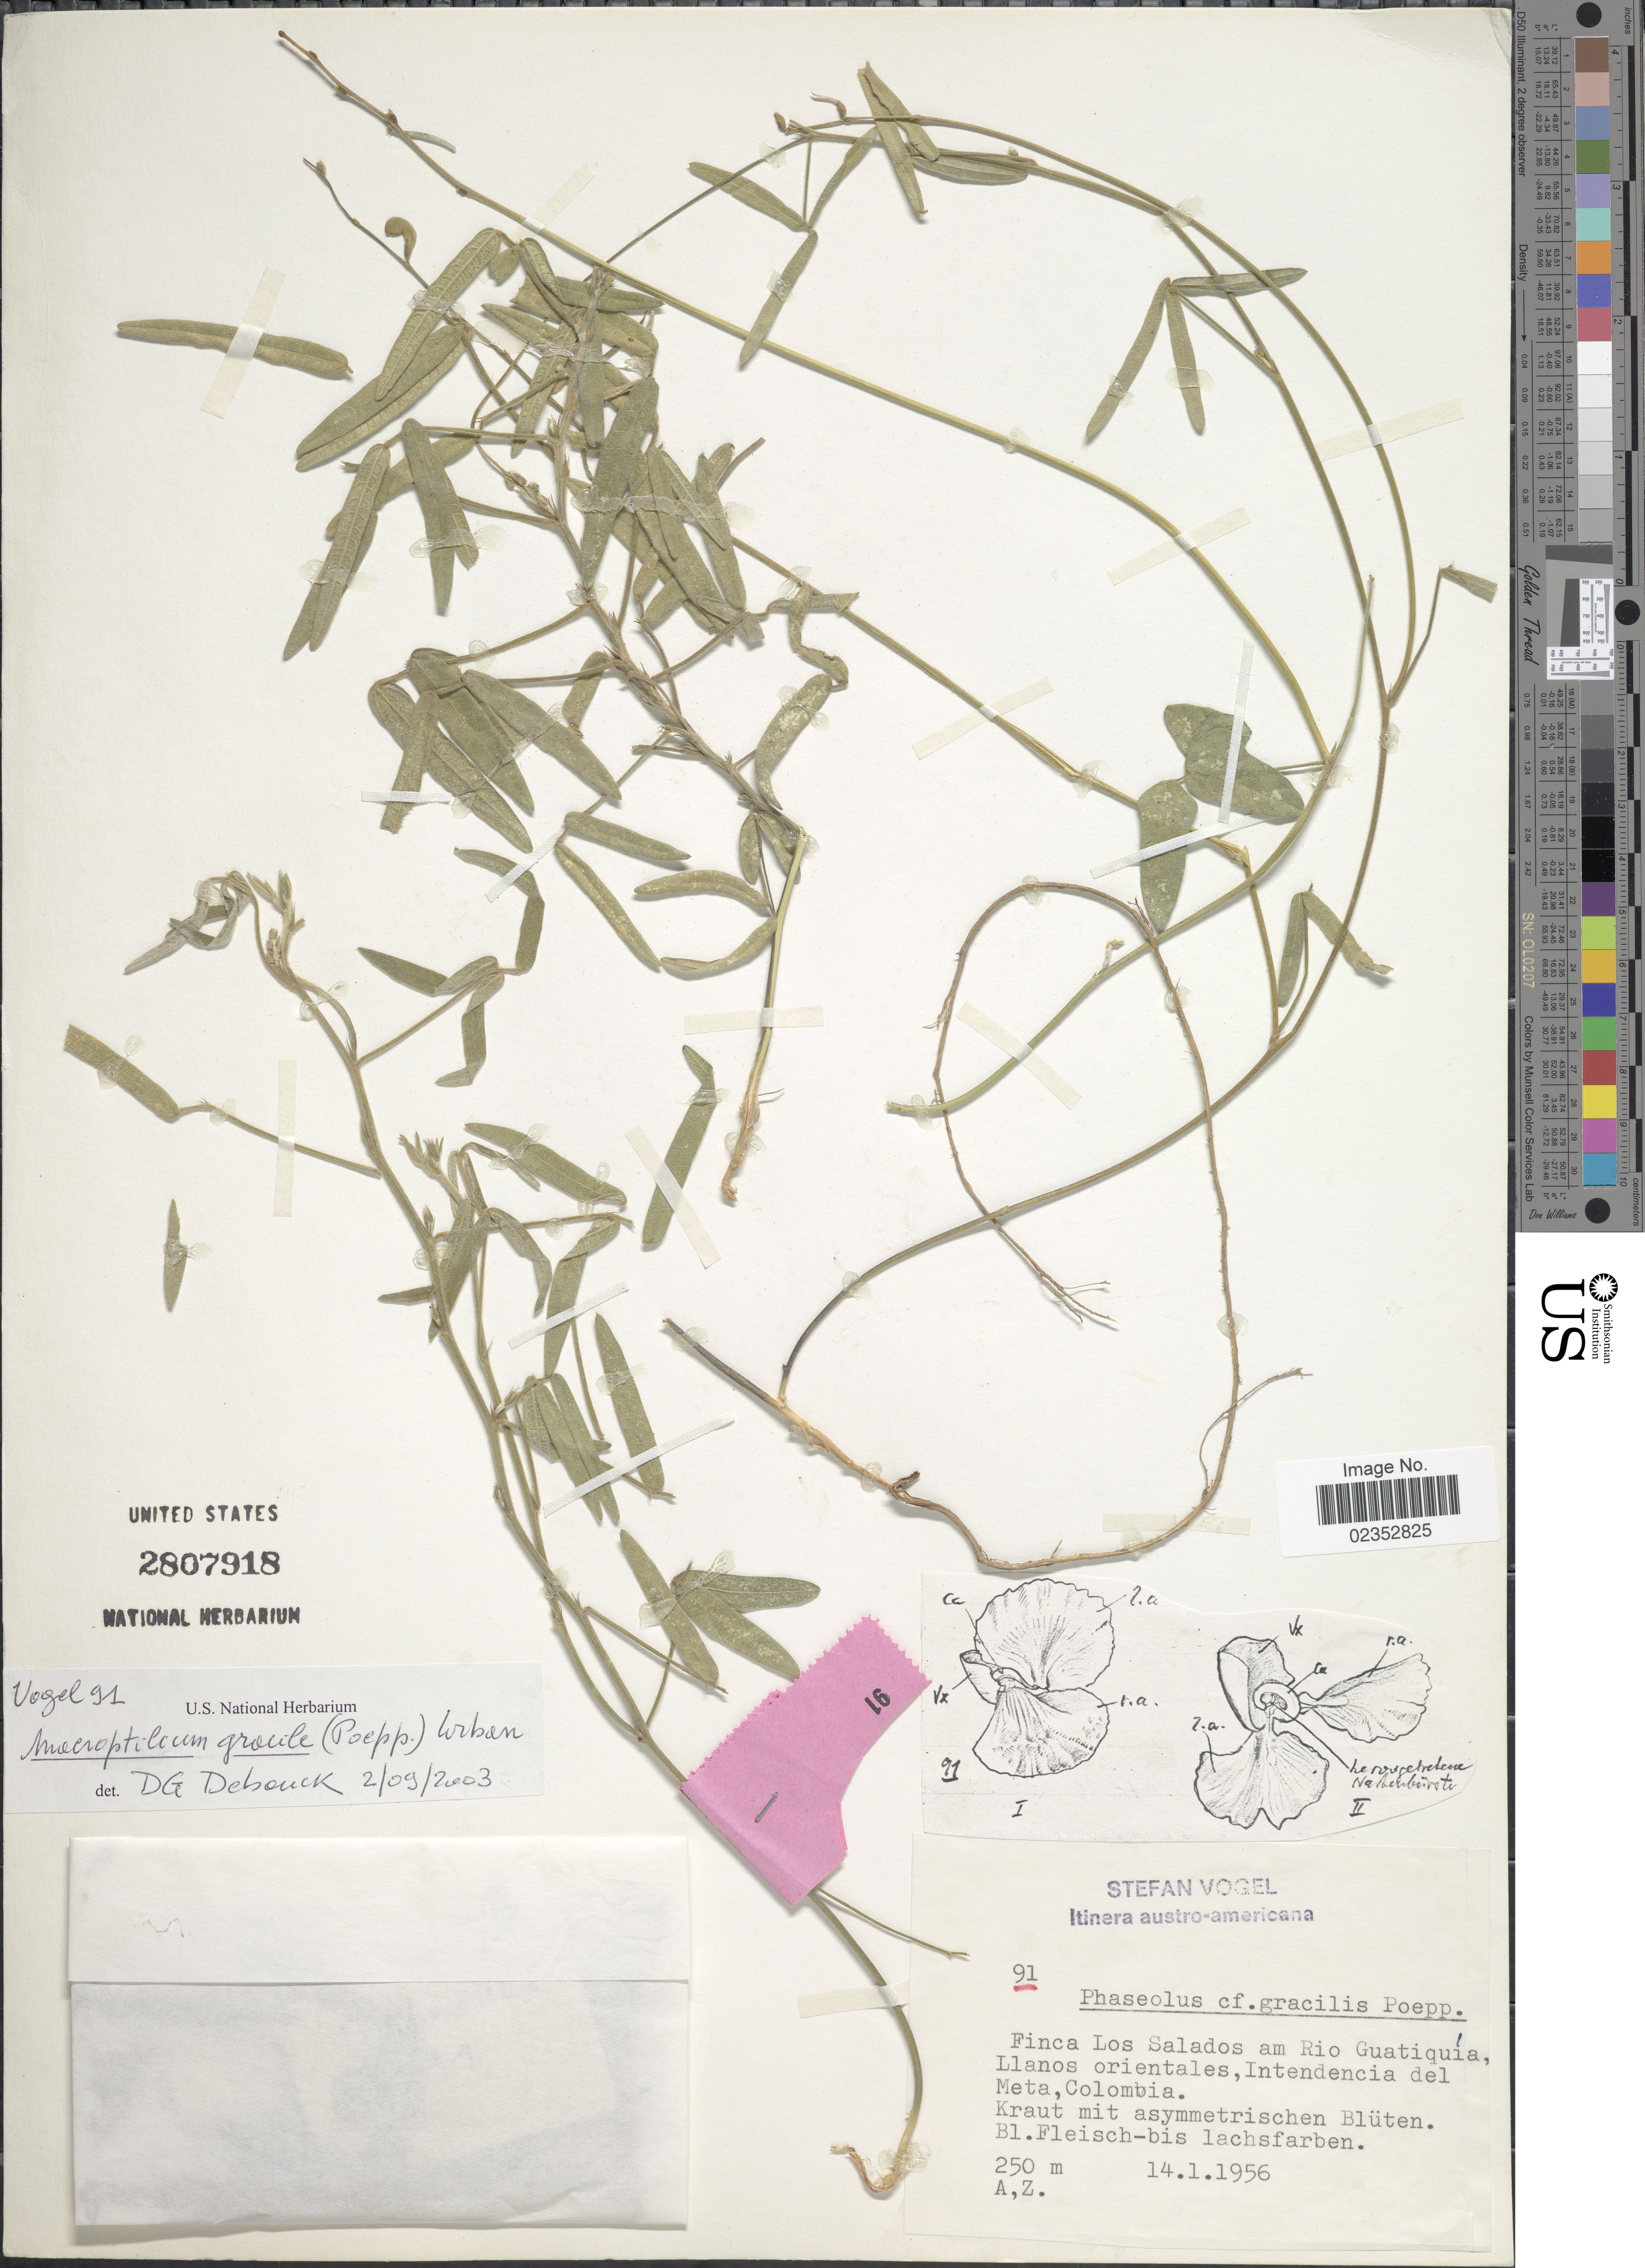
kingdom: Plantae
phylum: Tracheophyta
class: Magnoliopsida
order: Fabales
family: Fabaceae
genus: Macroptilium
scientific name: Macroptilium gracile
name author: (Poepp. ex Benth.) Urb.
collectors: S. Vogel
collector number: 91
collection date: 1956-01-14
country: Colombia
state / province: Meta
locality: Finca Los Salados am Rio Guatiquía, Llanos orientales, Intendencia del Meta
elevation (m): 250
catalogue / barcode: US 2807918